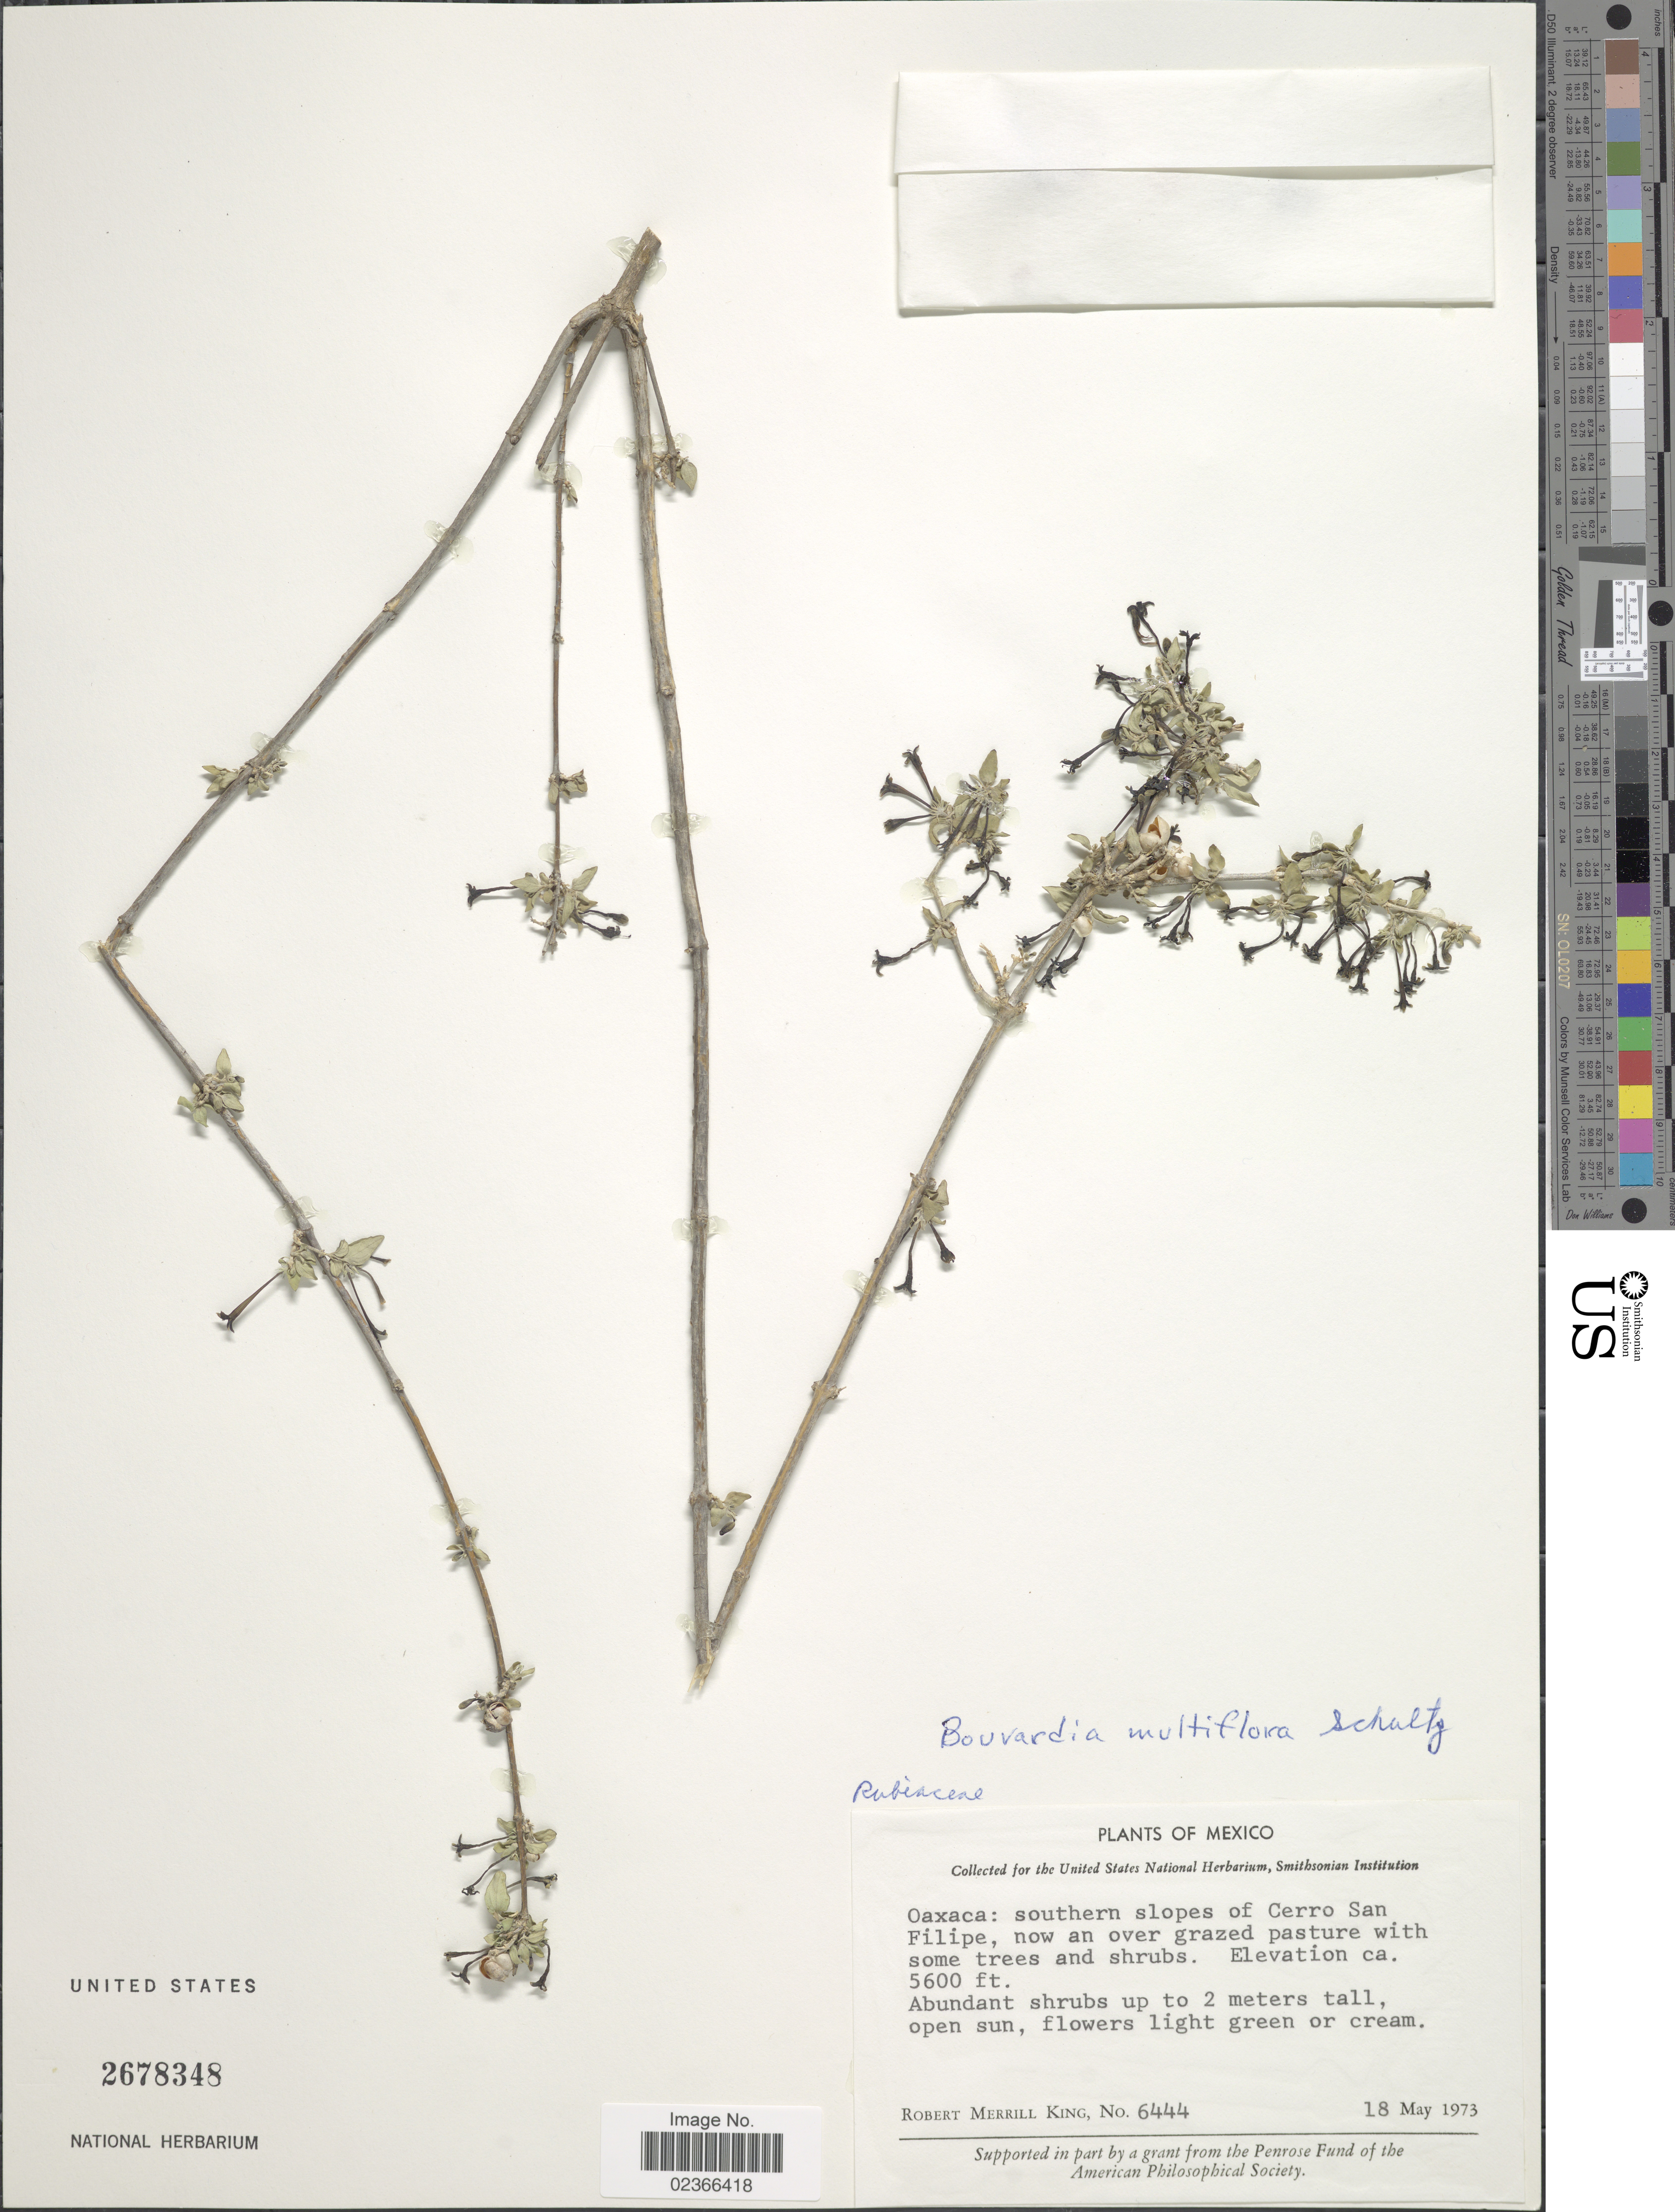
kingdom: Plantae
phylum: Tracheophyta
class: Magnoliopsida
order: Gentianales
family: Rubiaceae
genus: Bouvardia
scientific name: Bouvardia multiflora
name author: (Cav.) Schult.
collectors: R. M. King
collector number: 6444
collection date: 1973-05-18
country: Mexico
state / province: Oaxaca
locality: Southern slopes of Cerro San Filipe, now an over grazed pasture with some trees and shrubs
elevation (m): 1707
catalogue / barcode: US 2678348